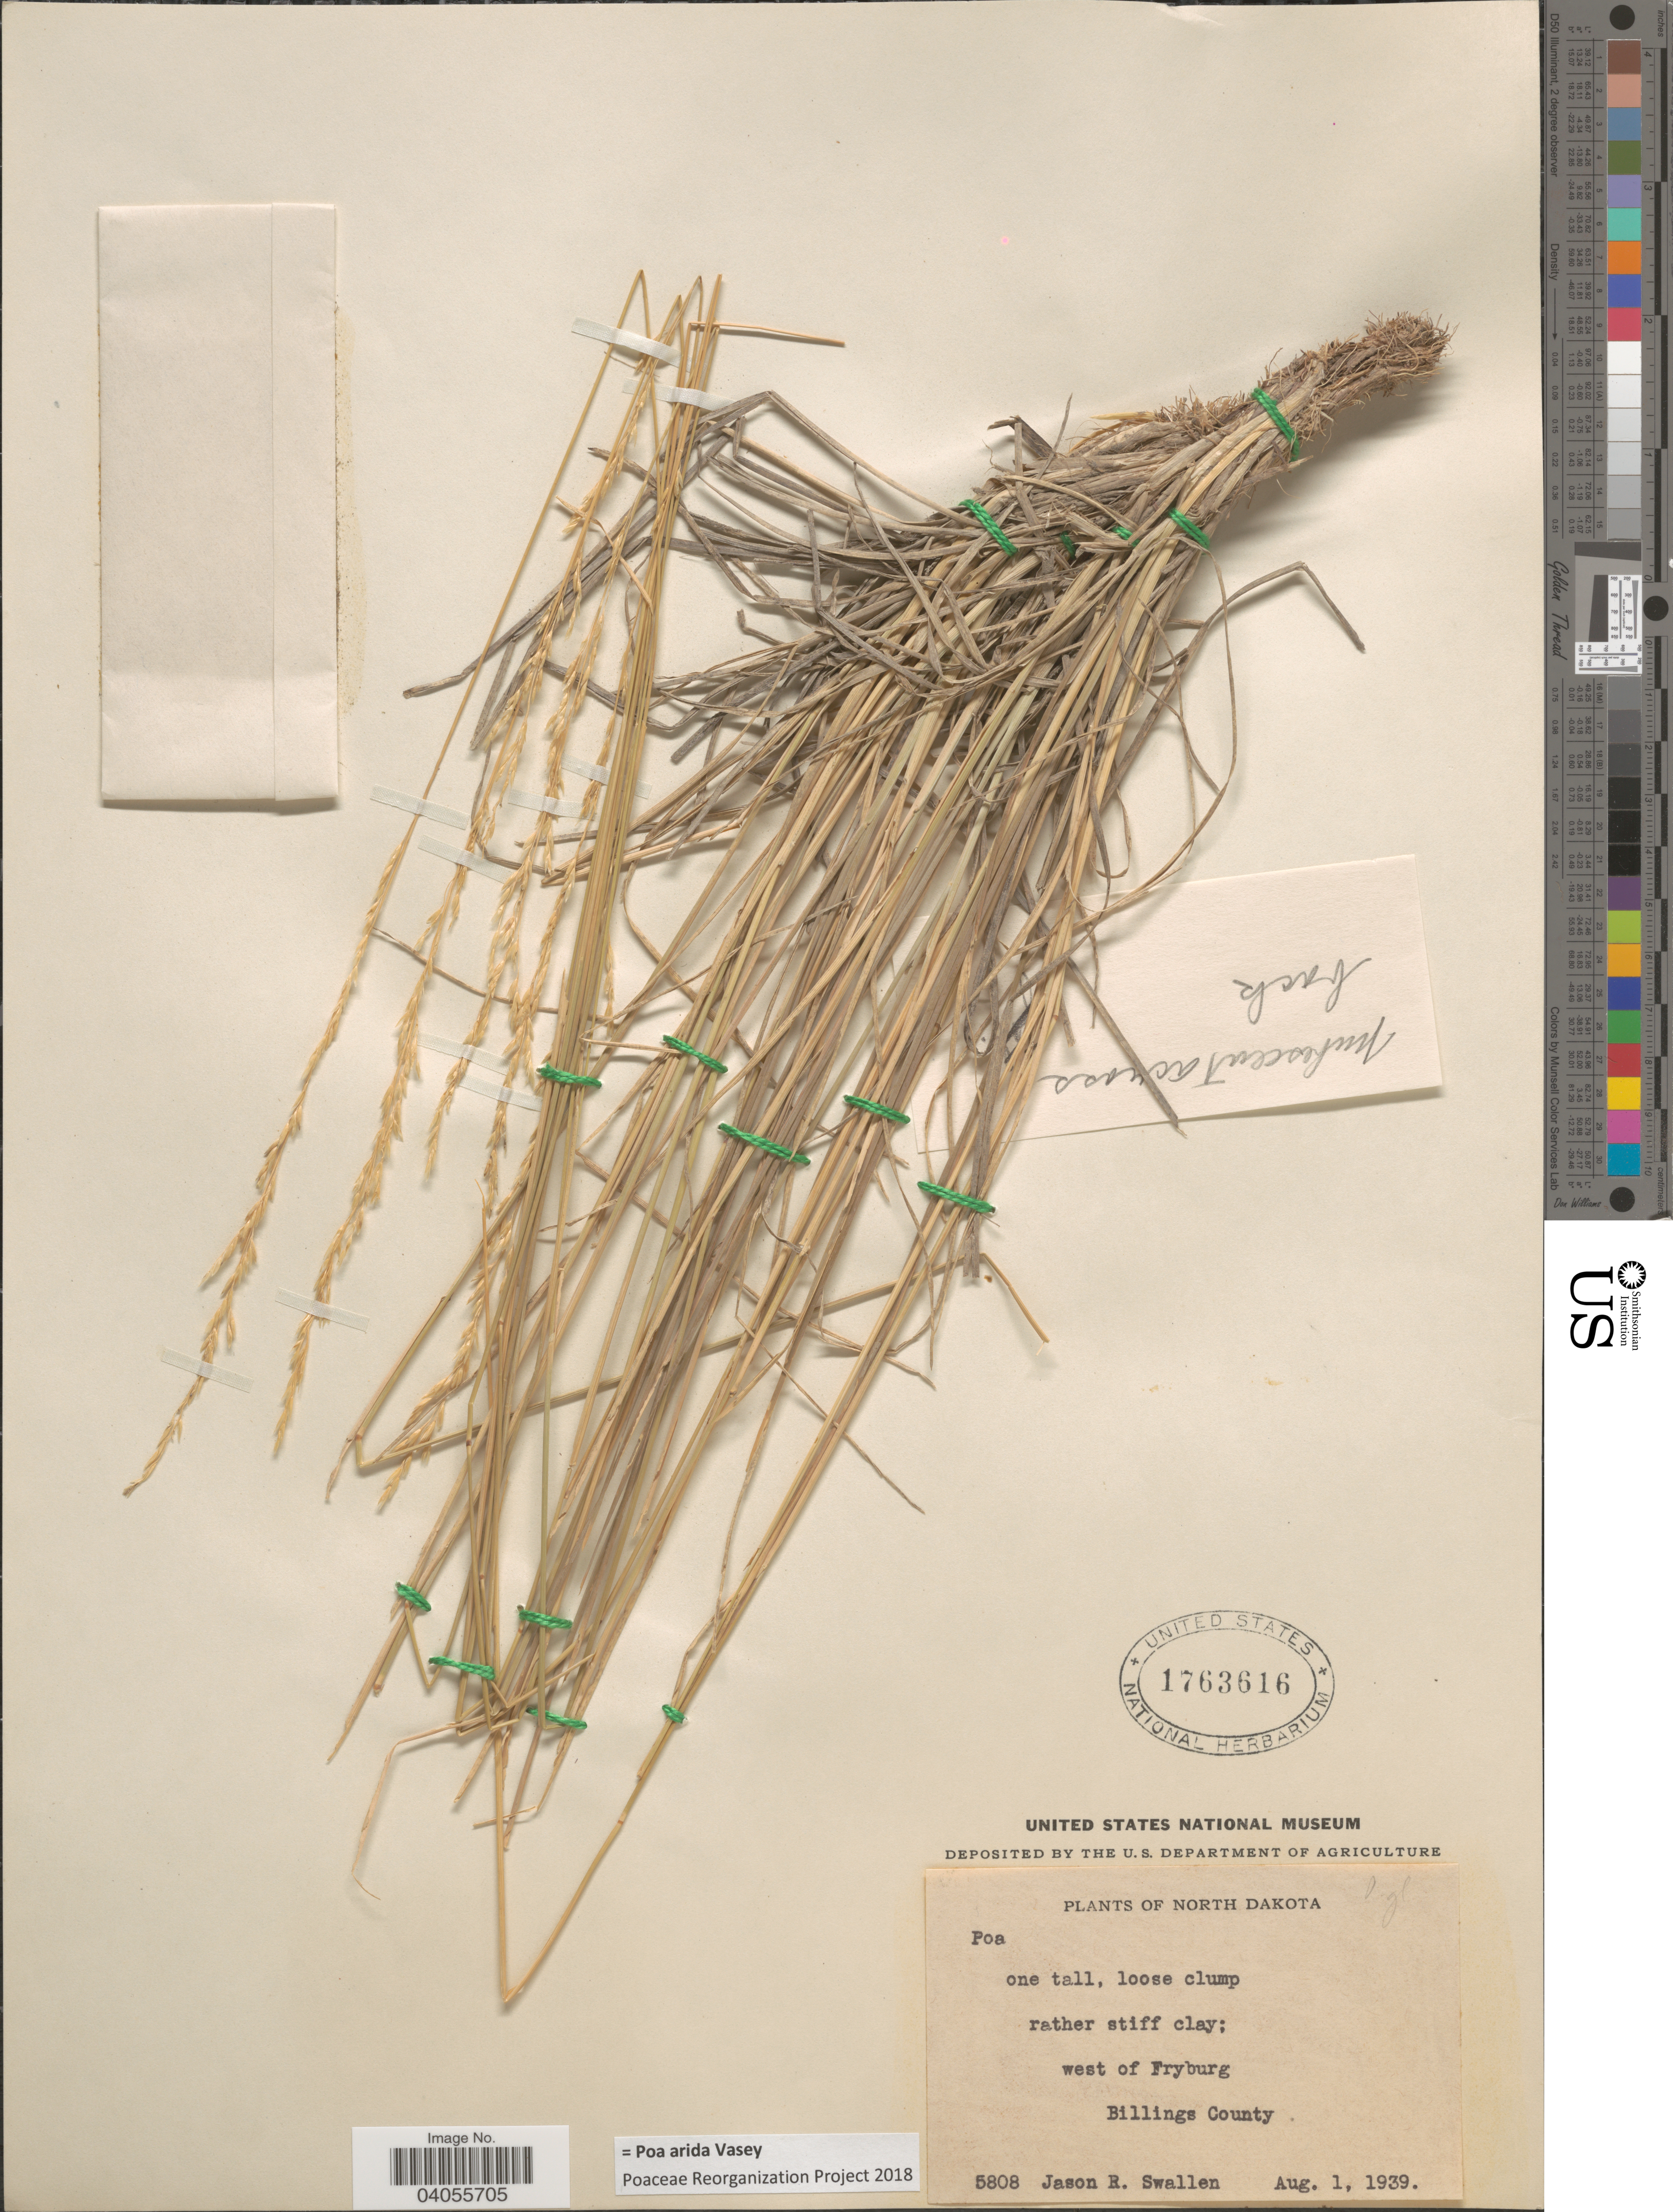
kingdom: Plantae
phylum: Tracheophyta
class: Liliopsida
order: Poales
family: Poaceae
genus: Poa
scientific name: Poa arida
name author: Vasey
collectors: J. R. Swallen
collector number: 5808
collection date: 1939-08-01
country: United States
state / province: North Dakota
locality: West of Fryburg. Billings County.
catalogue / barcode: US 1763616